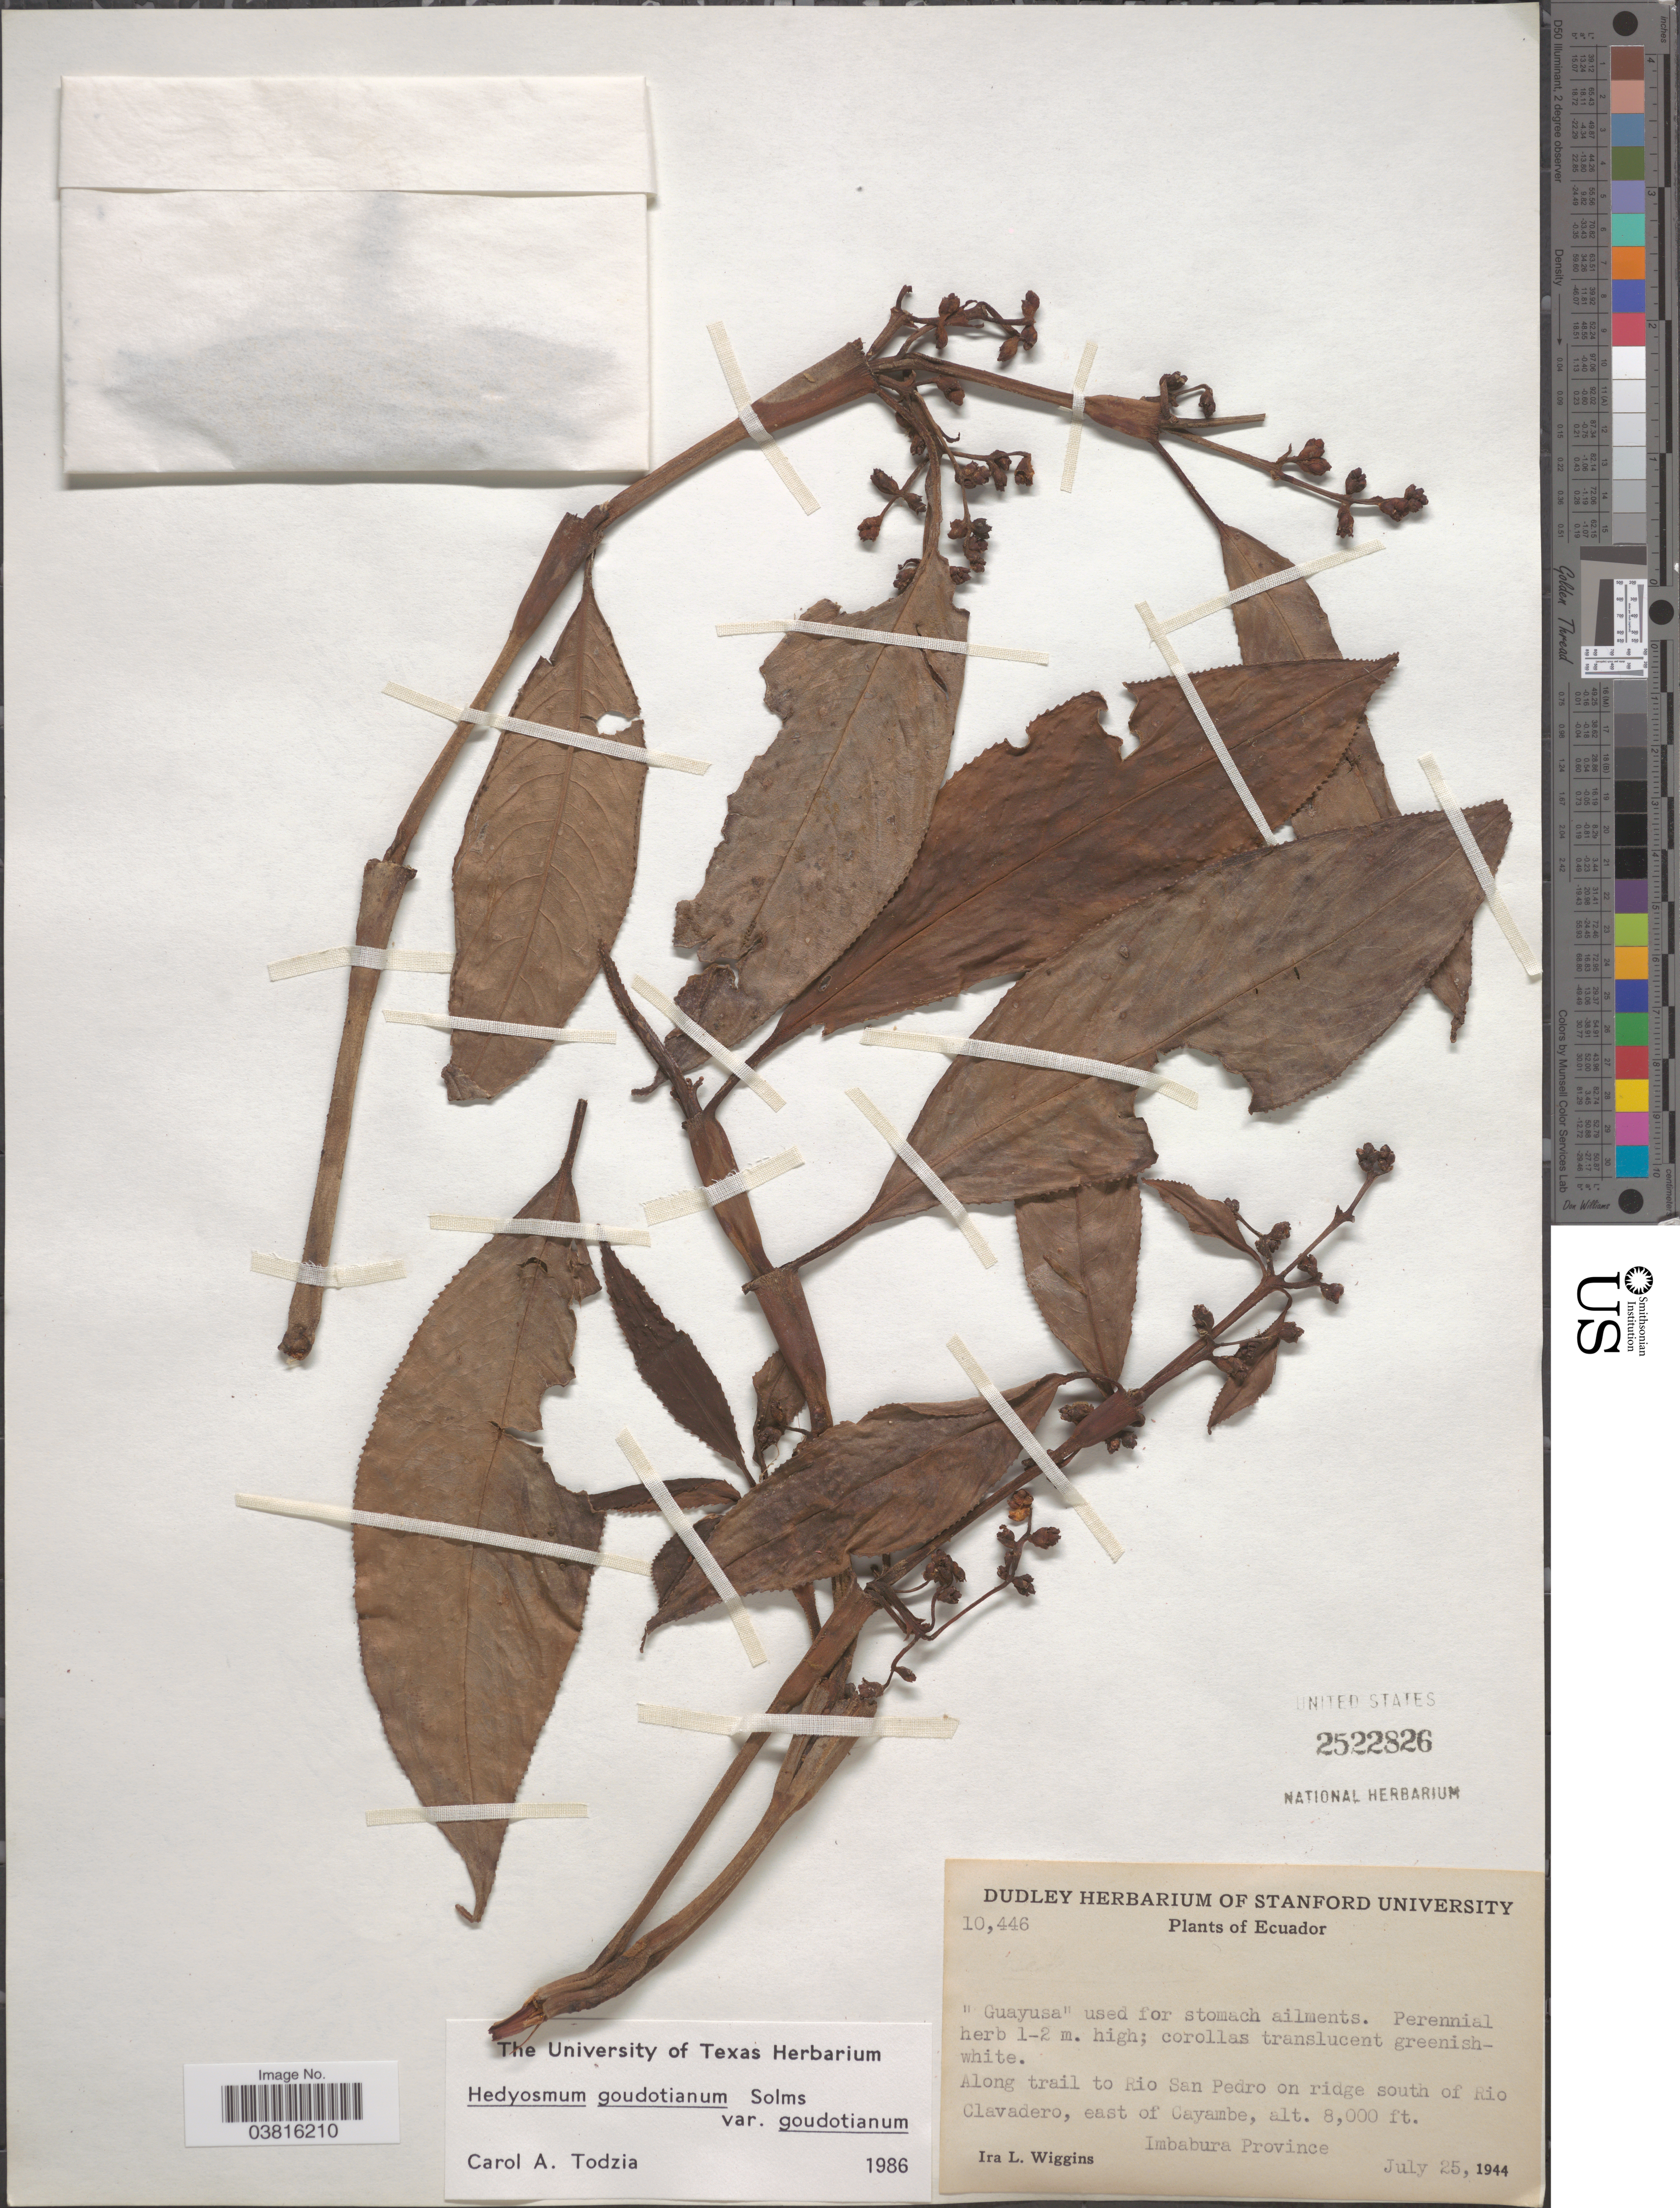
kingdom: Plantae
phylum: Tracheophyta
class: Magnoliopsida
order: Chloranthales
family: Chloranthaceae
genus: Hedyosmum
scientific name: Hedyosmum goudotianum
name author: Solms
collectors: I. L. Wiggins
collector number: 10446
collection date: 1944-07-25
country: Ecuador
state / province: Imbabura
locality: Along trail to Rio San Pedro on ridge south of Rio Clavadero, east of Cayambe.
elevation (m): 2438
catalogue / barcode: US 2522826